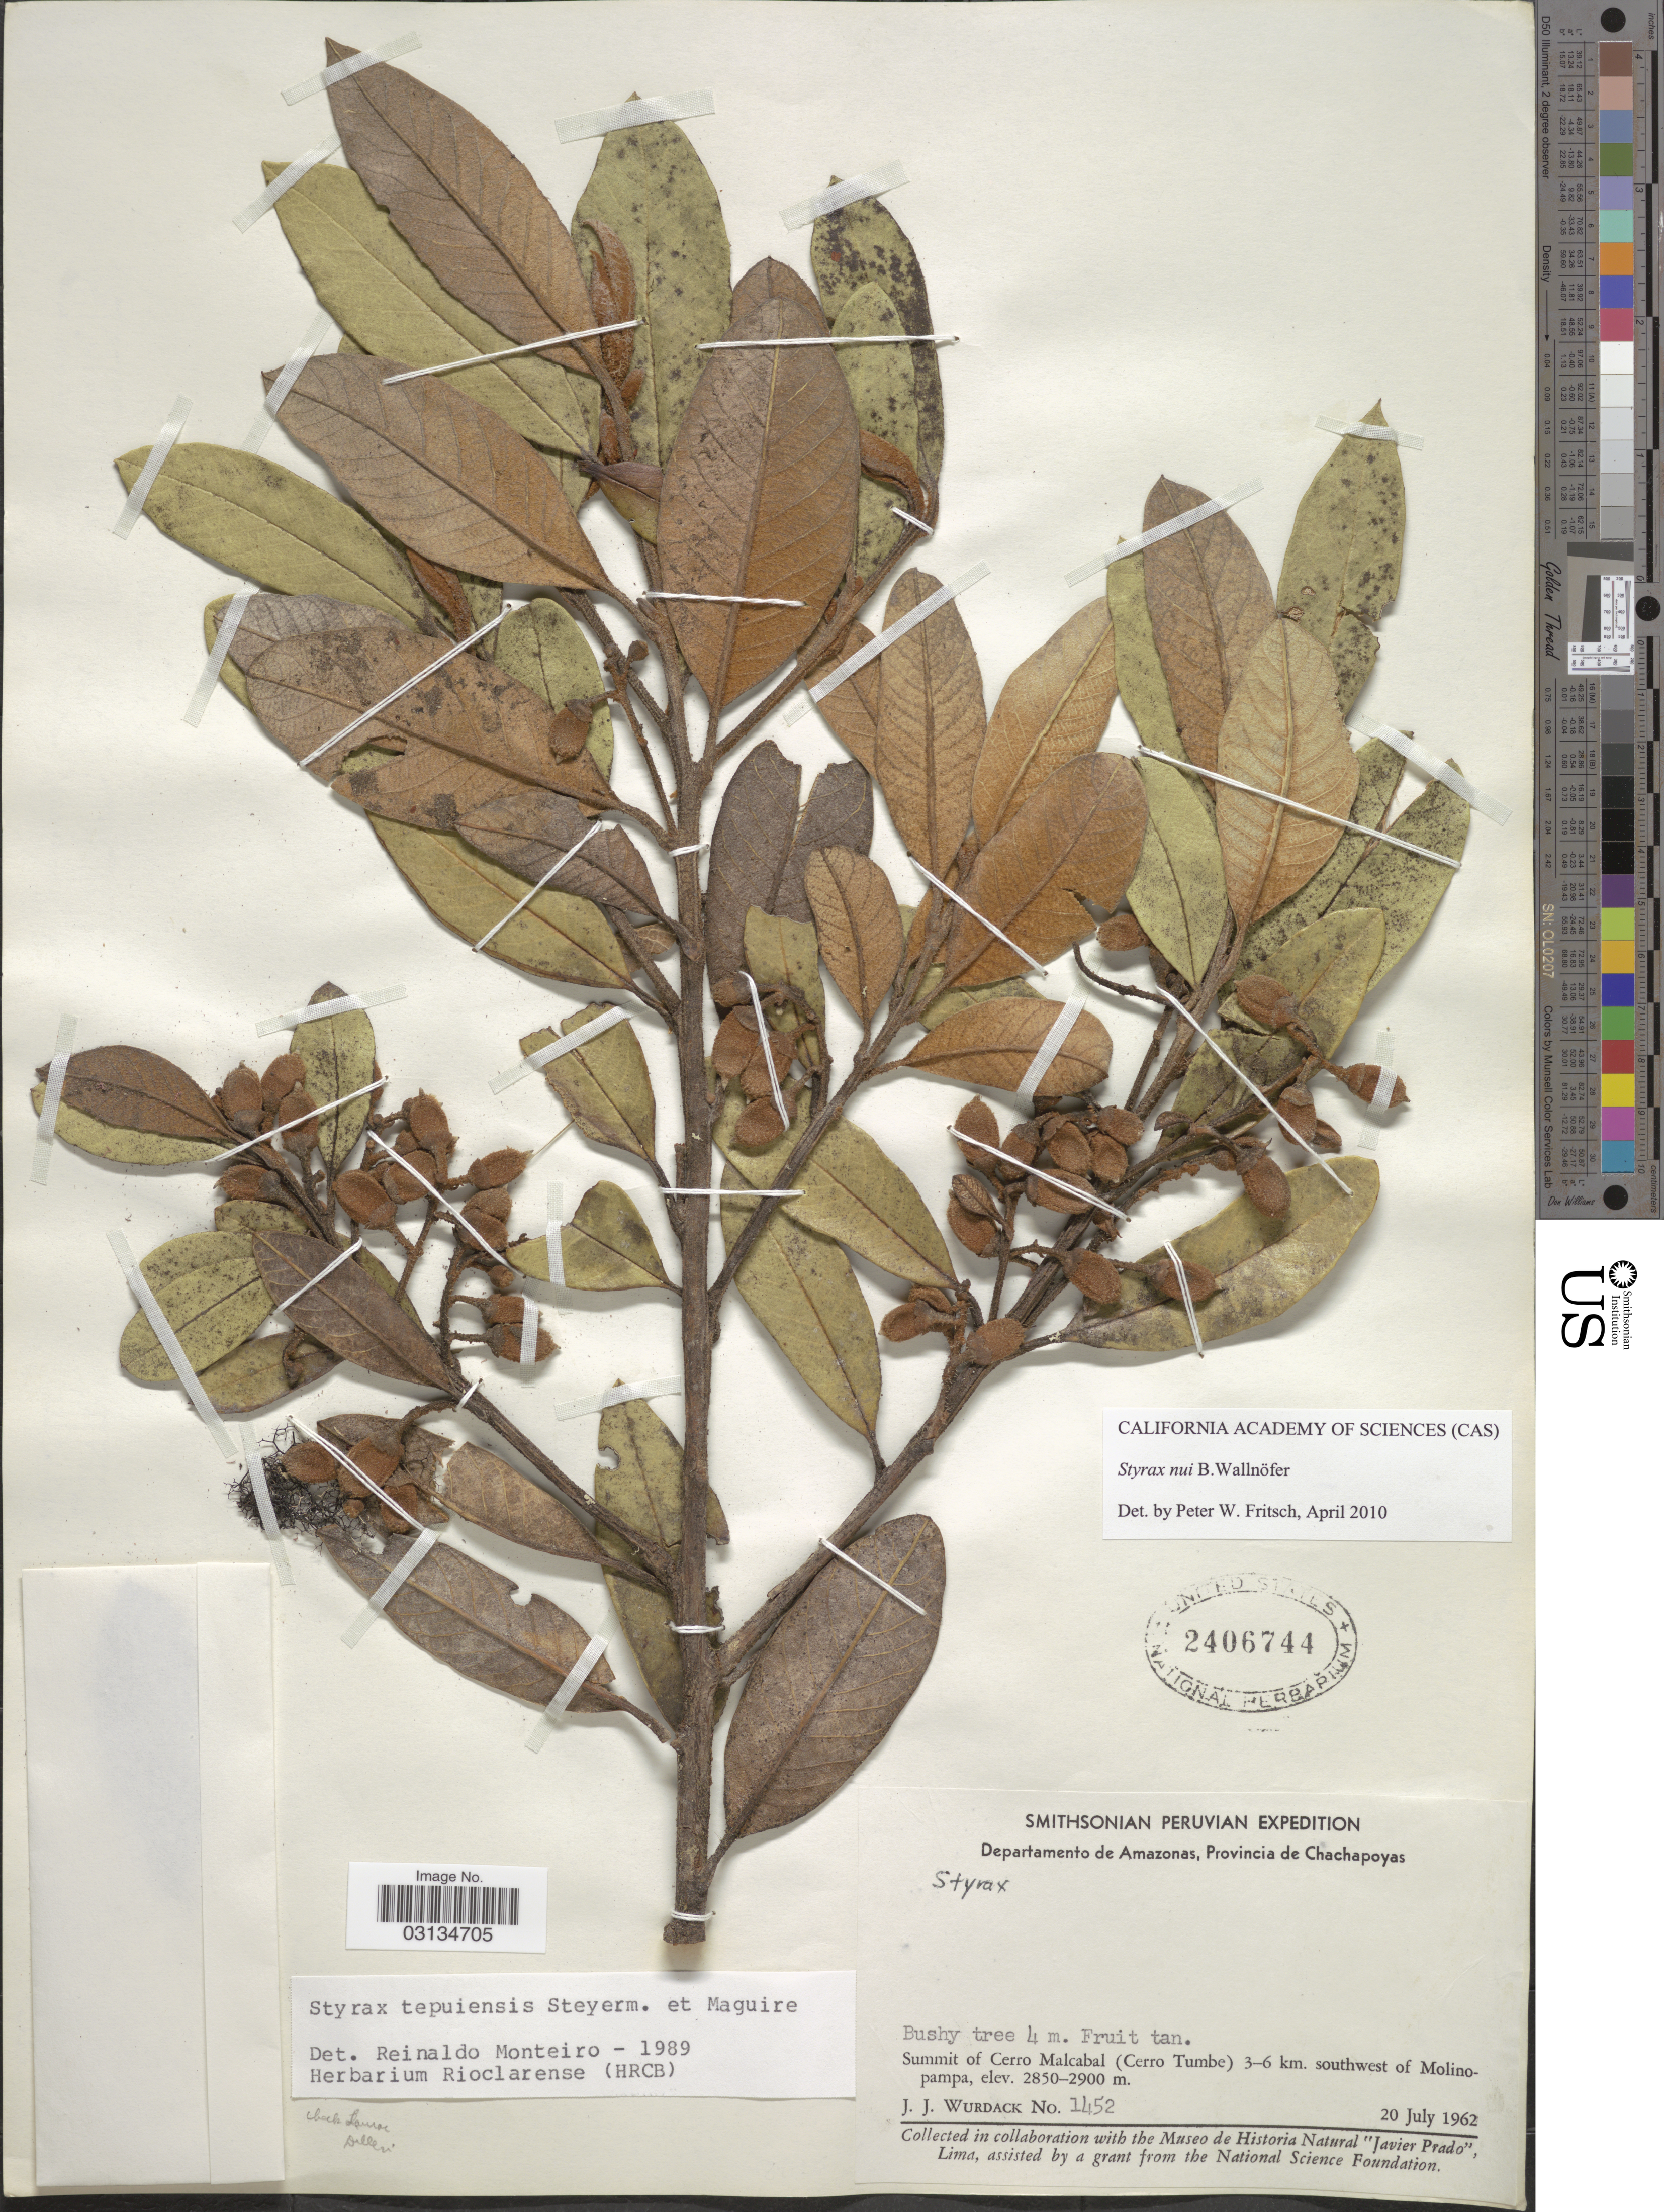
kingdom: Plantae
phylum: Tracheophyta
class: Magnoliopsida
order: Ericales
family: Styracaceae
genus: Styrax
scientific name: Styrax nui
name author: B. Walln.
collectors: J. J. Wurdack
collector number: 1452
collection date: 1962-07-20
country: Peru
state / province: Amazonas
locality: Departamento de Amazonas, Provincia de Chachapoyas. Summit of Cerro Malcabal (Cerro Tumbe) 3-6 km. southwest of Molinopampa.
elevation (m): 2850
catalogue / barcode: US 2406744